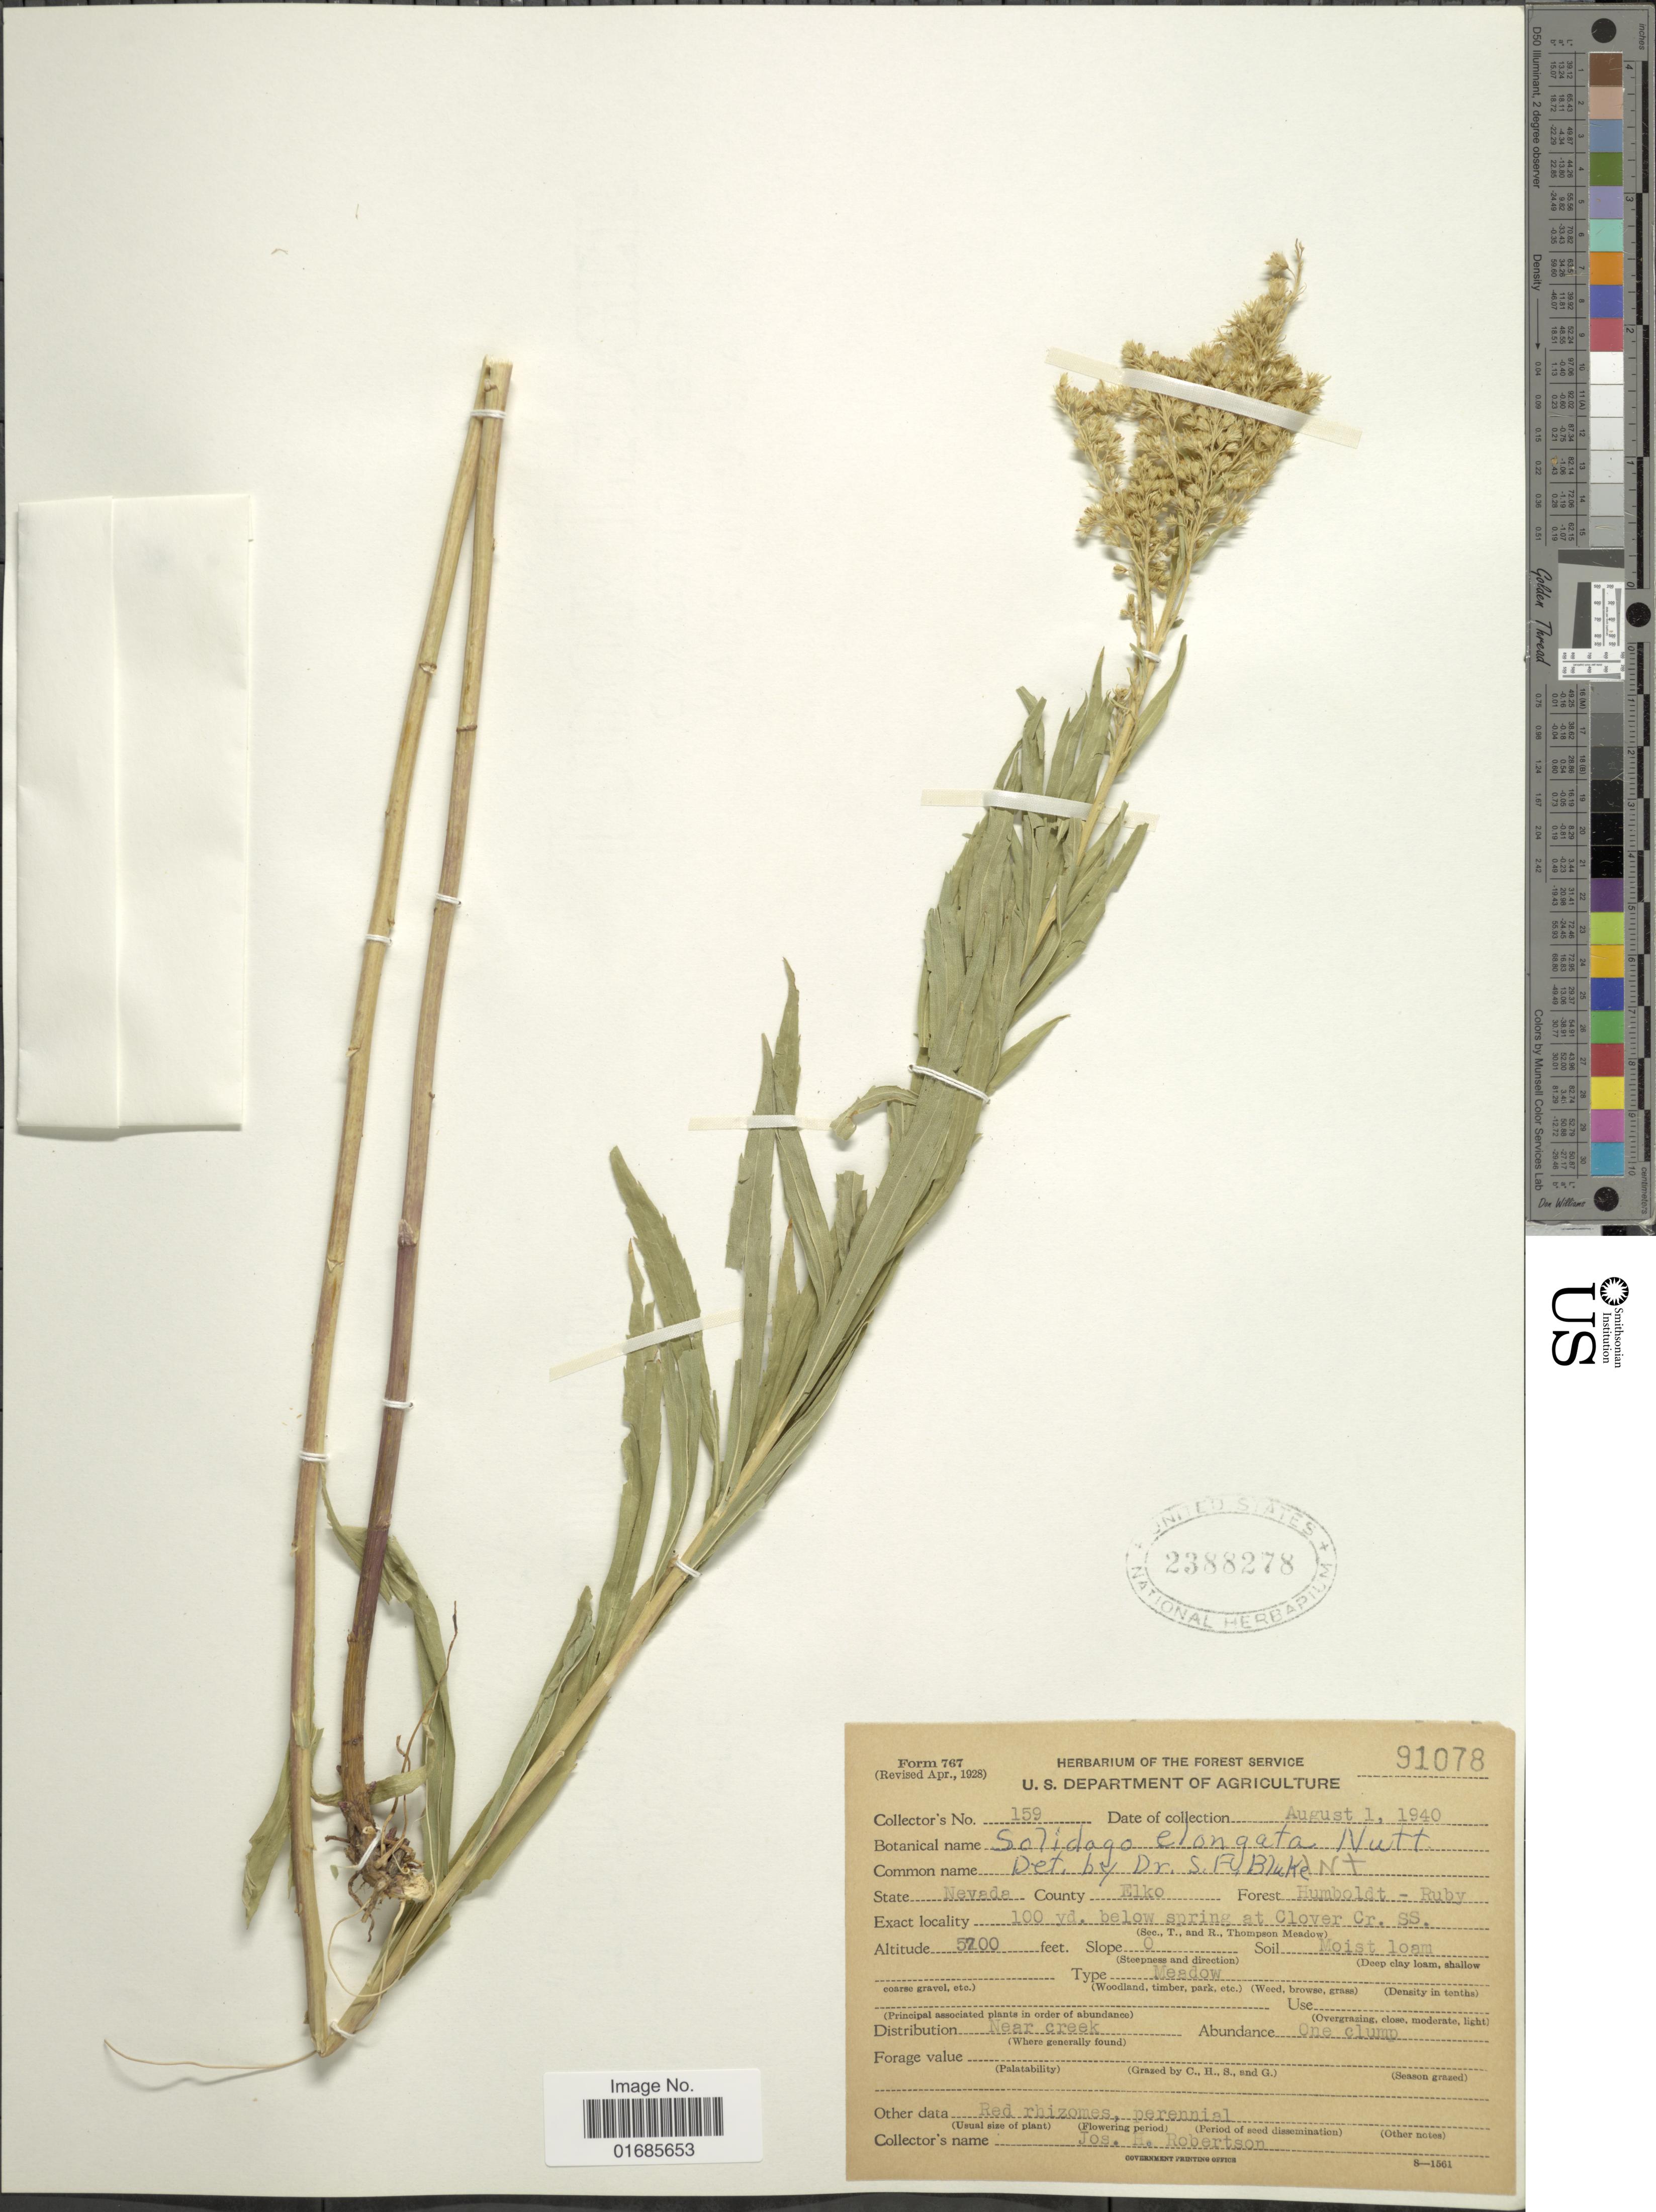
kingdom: Plantae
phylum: Tracheophyta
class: Magnoliopsida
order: Asterales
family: Asteraceae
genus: Solidago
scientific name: Solidago canadensis var. salebrosa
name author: (Piper) M.E. Jones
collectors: J. Robertson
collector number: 159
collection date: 1940-08-01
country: United States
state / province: Nevada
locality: County Elko, Forest Humboldt-Ruby 100 yd. below spring at Clover Cr. SS.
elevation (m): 1737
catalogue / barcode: US 2388278